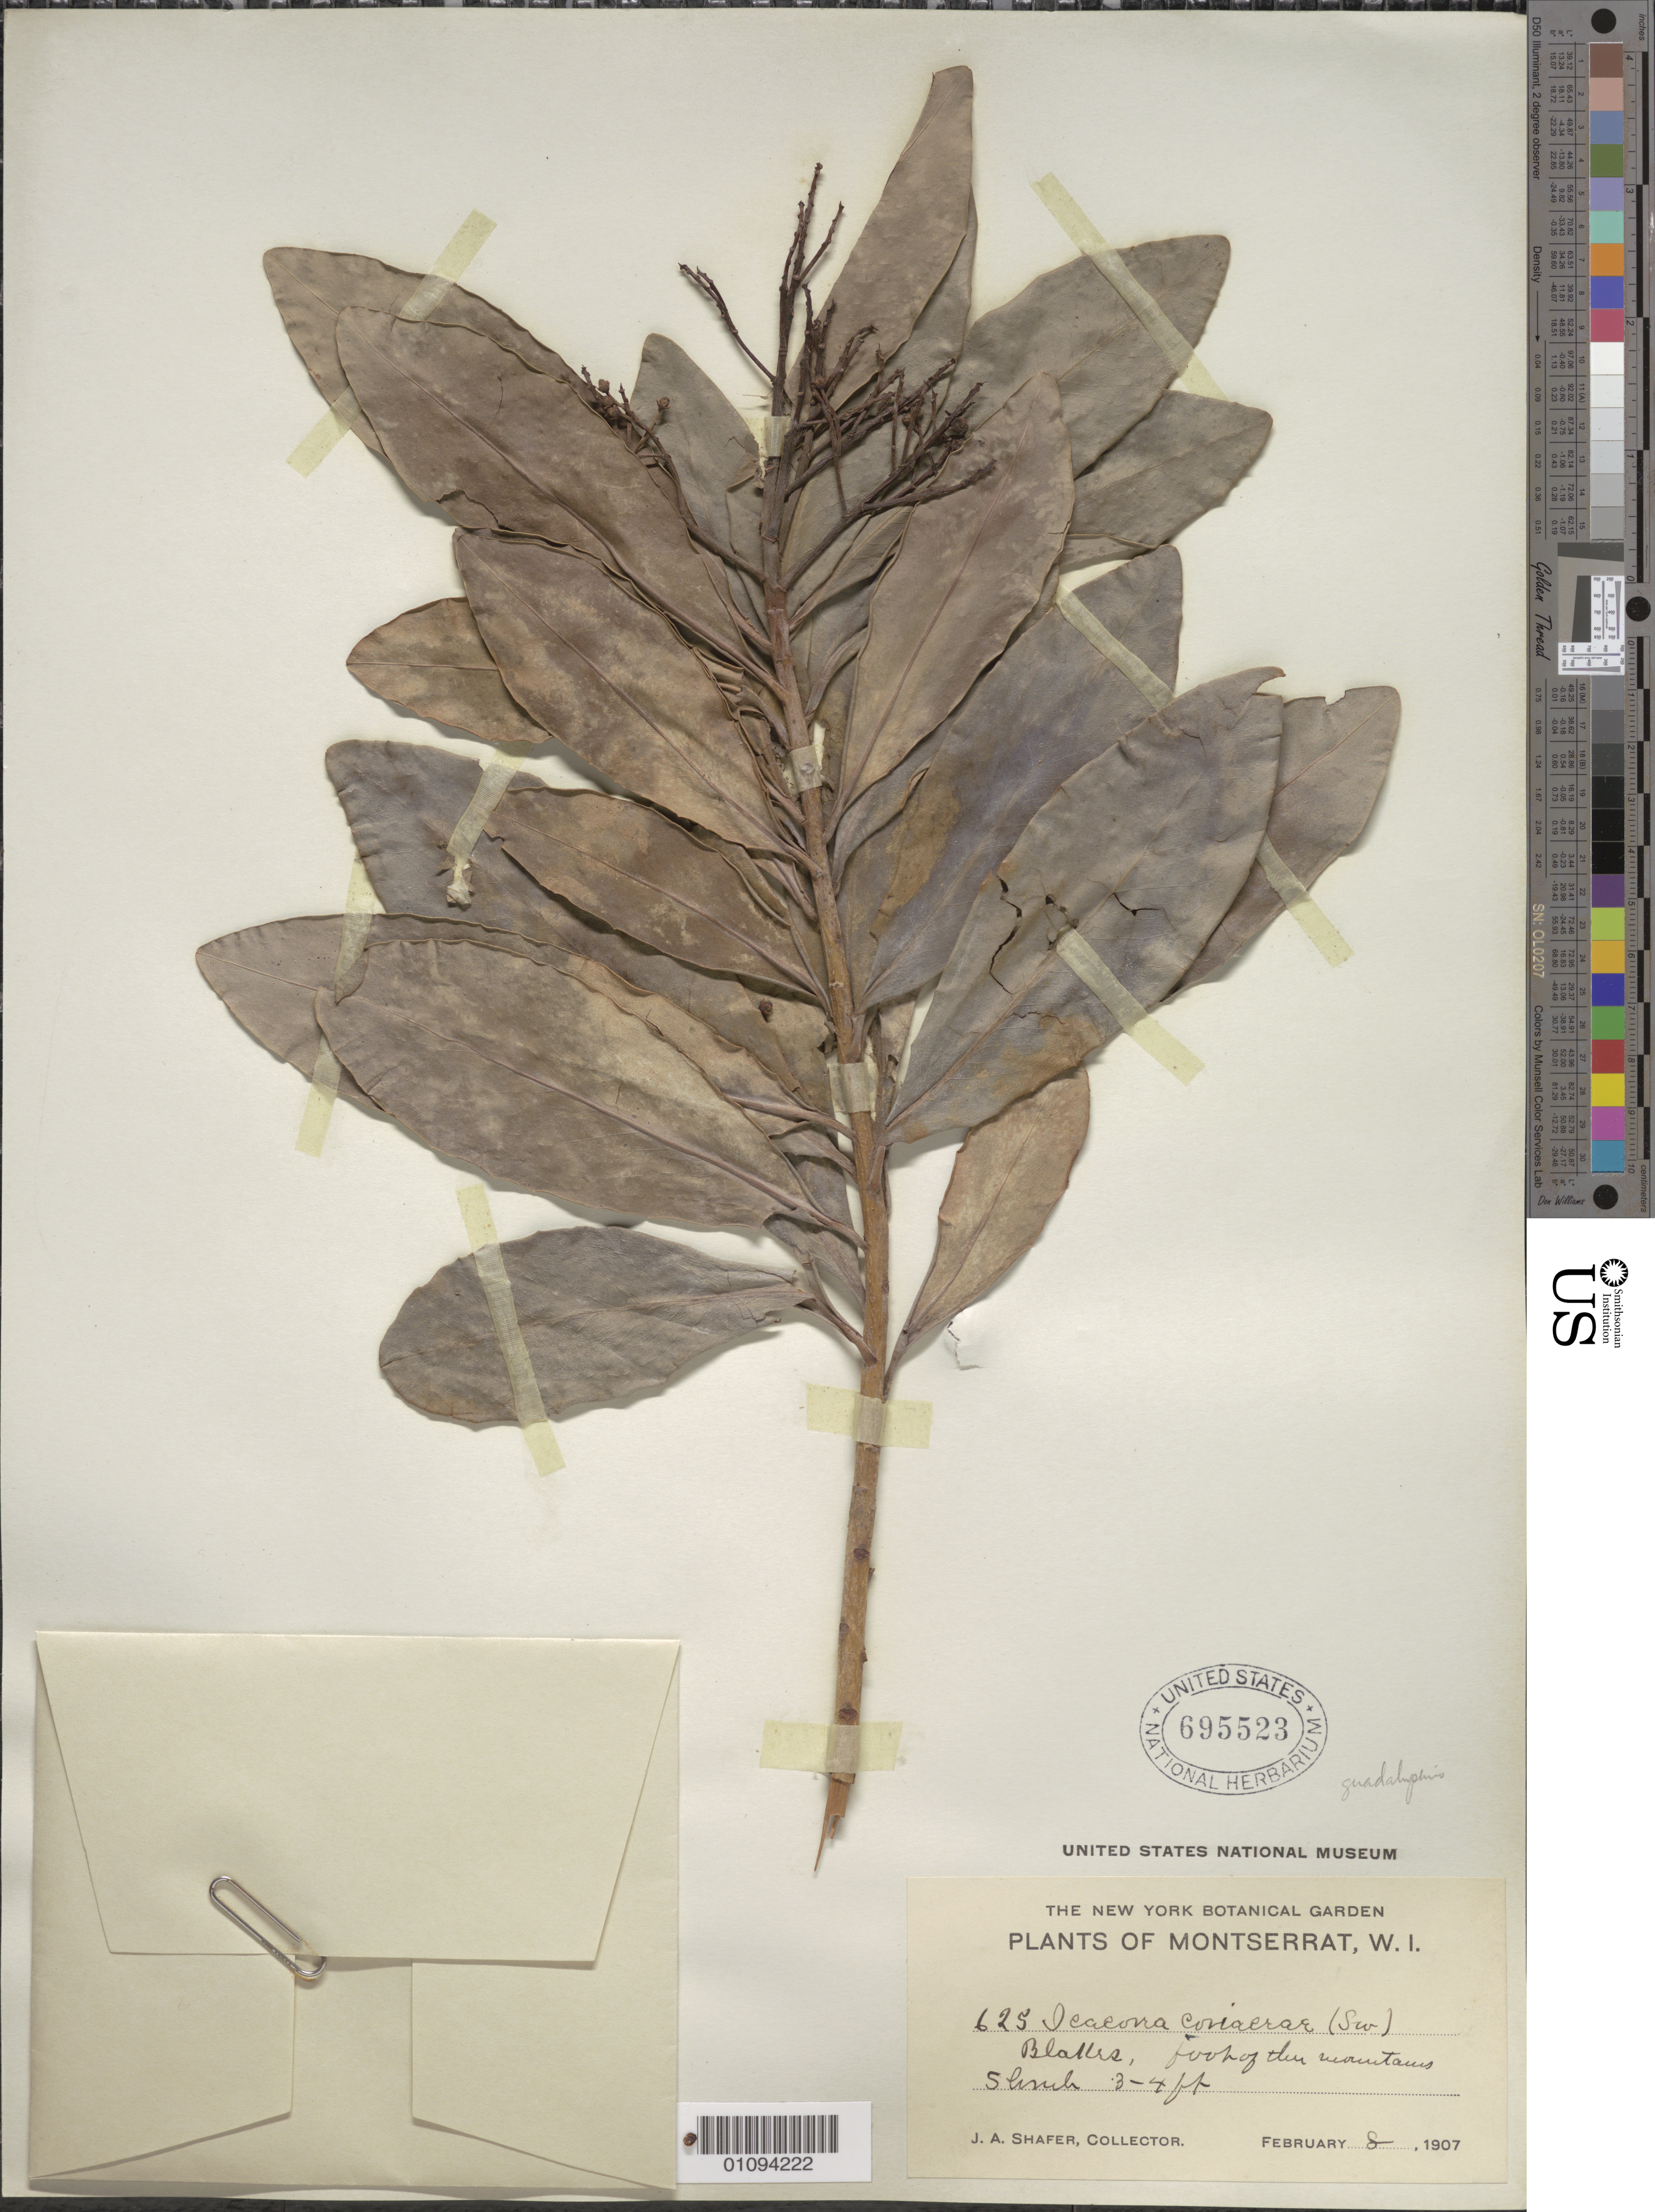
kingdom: Plantae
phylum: Tracheophyta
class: Magnoliopsida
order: Ericales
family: Primulaceae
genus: Ardisia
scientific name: Ardisia obovata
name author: Desv. ex Ham.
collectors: J. A. Shafer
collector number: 625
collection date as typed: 08 Feb 1907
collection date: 1907-02-08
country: Montserrat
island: Montserrat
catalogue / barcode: US 695523